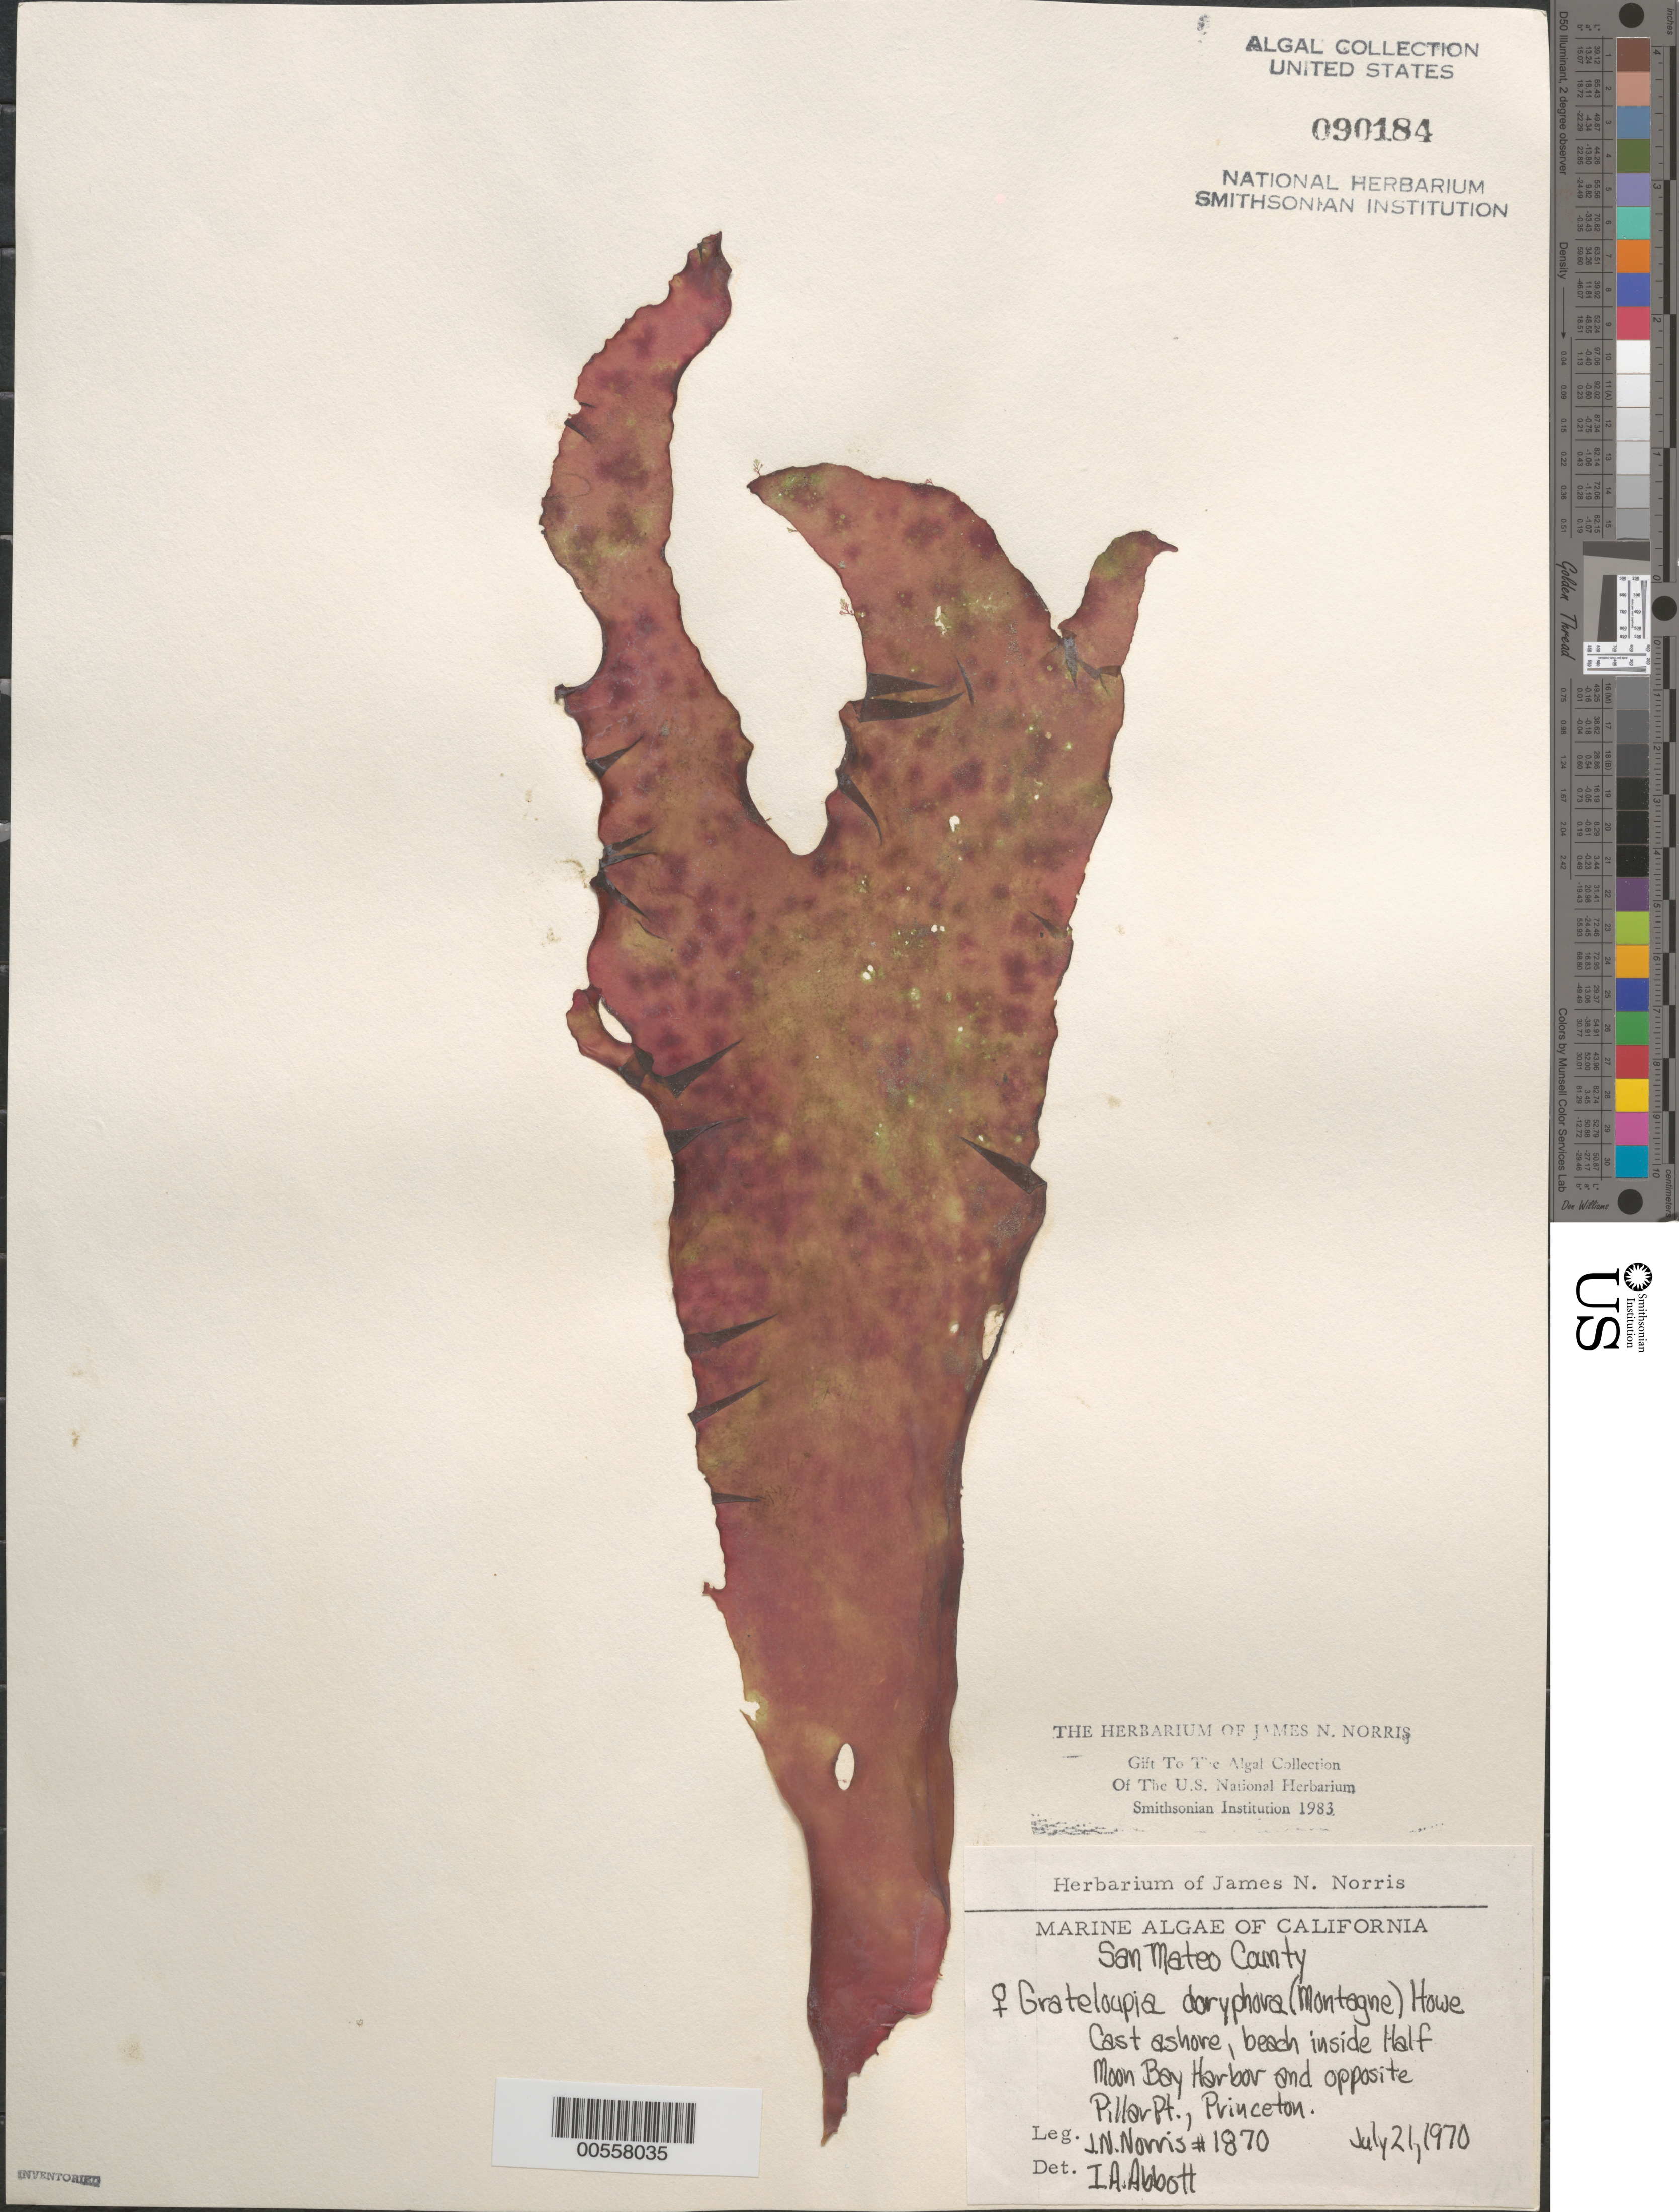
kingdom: Plantae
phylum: Rhodophyta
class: Florideophyceae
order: Halymeniales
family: Halymeniaceae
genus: Grateloupia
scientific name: Grateloupia doryphora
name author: (Mont.) Howe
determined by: Abbott, Isabella A.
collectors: J. N. Norris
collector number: JN-1870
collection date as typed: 21 Jul 1970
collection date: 1970-07-21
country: United States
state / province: California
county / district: San Mateo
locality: Half Moon Bay Harbor, Princeton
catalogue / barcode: US 90184